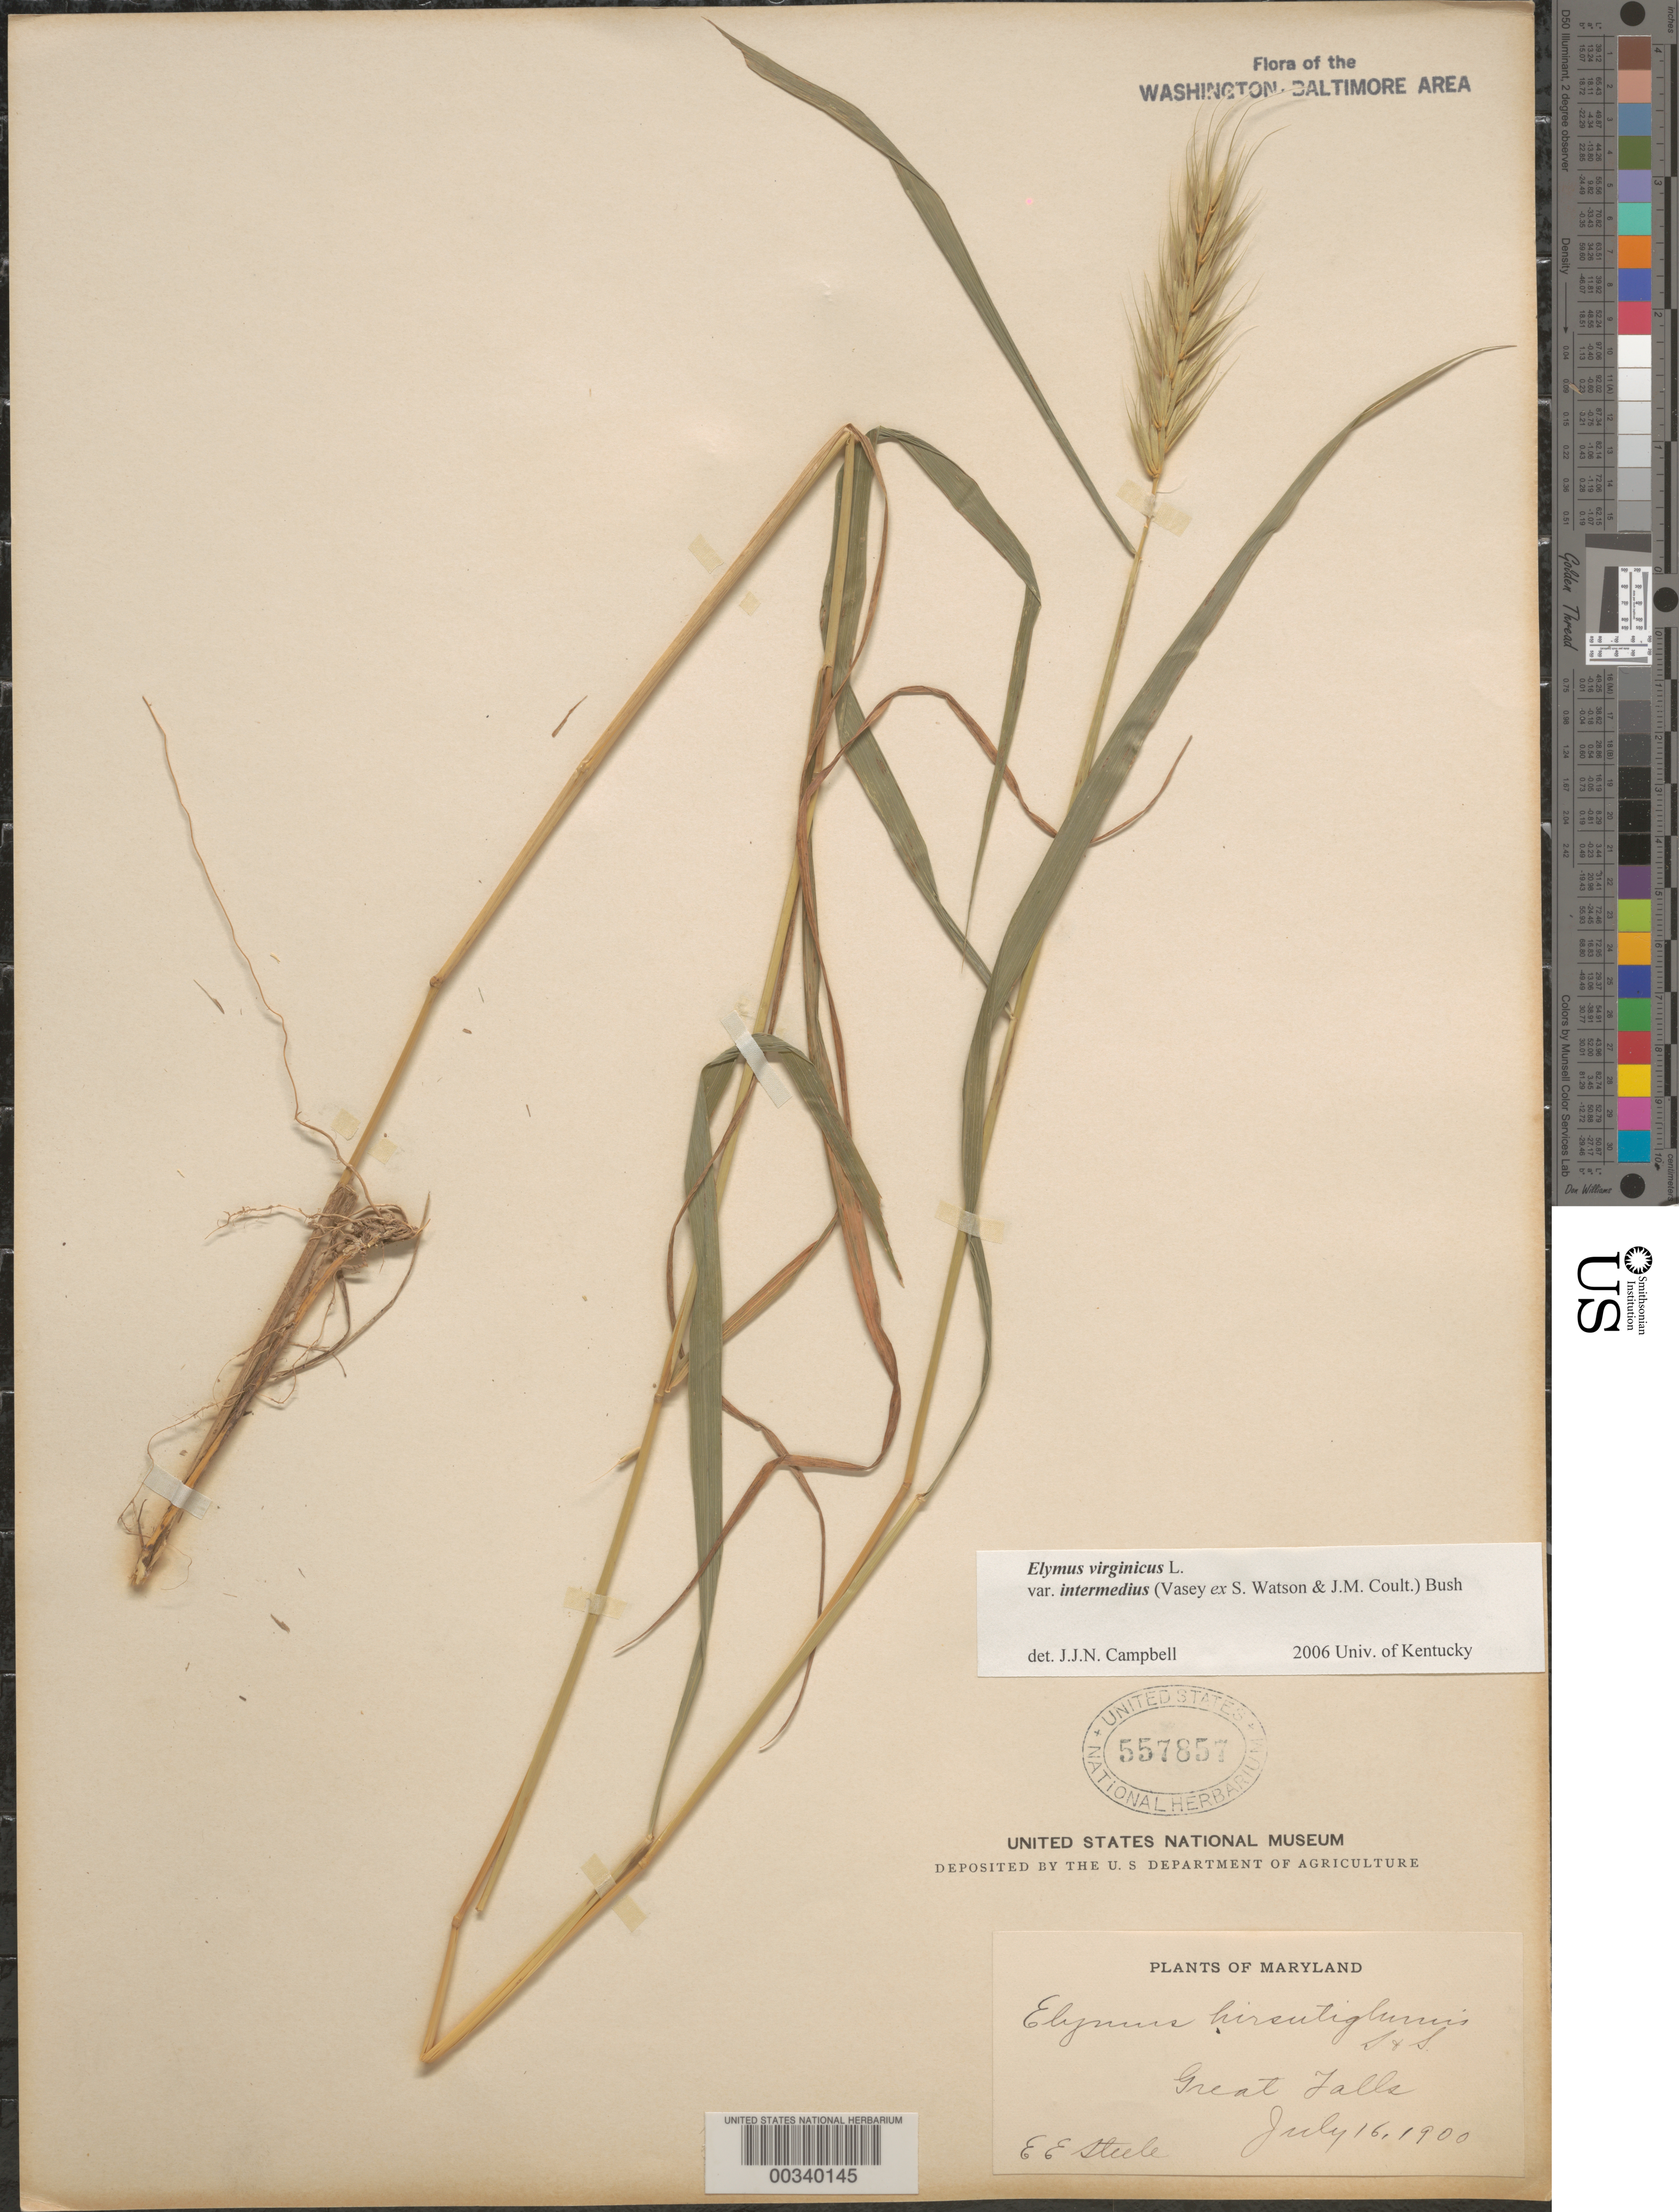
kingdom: Plantae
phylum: Tracheophyta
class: Liliopsida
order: Poales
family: Poaceae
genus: Elymus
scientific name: Elymus virginicus var. intermedius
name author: L.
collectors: E. Steele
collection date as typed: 16 Jul 1900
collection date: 1900-07-16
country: United States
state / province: Maryland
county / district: Montgomery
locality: Great Falls C. & O. Canal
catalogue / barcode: US 557857